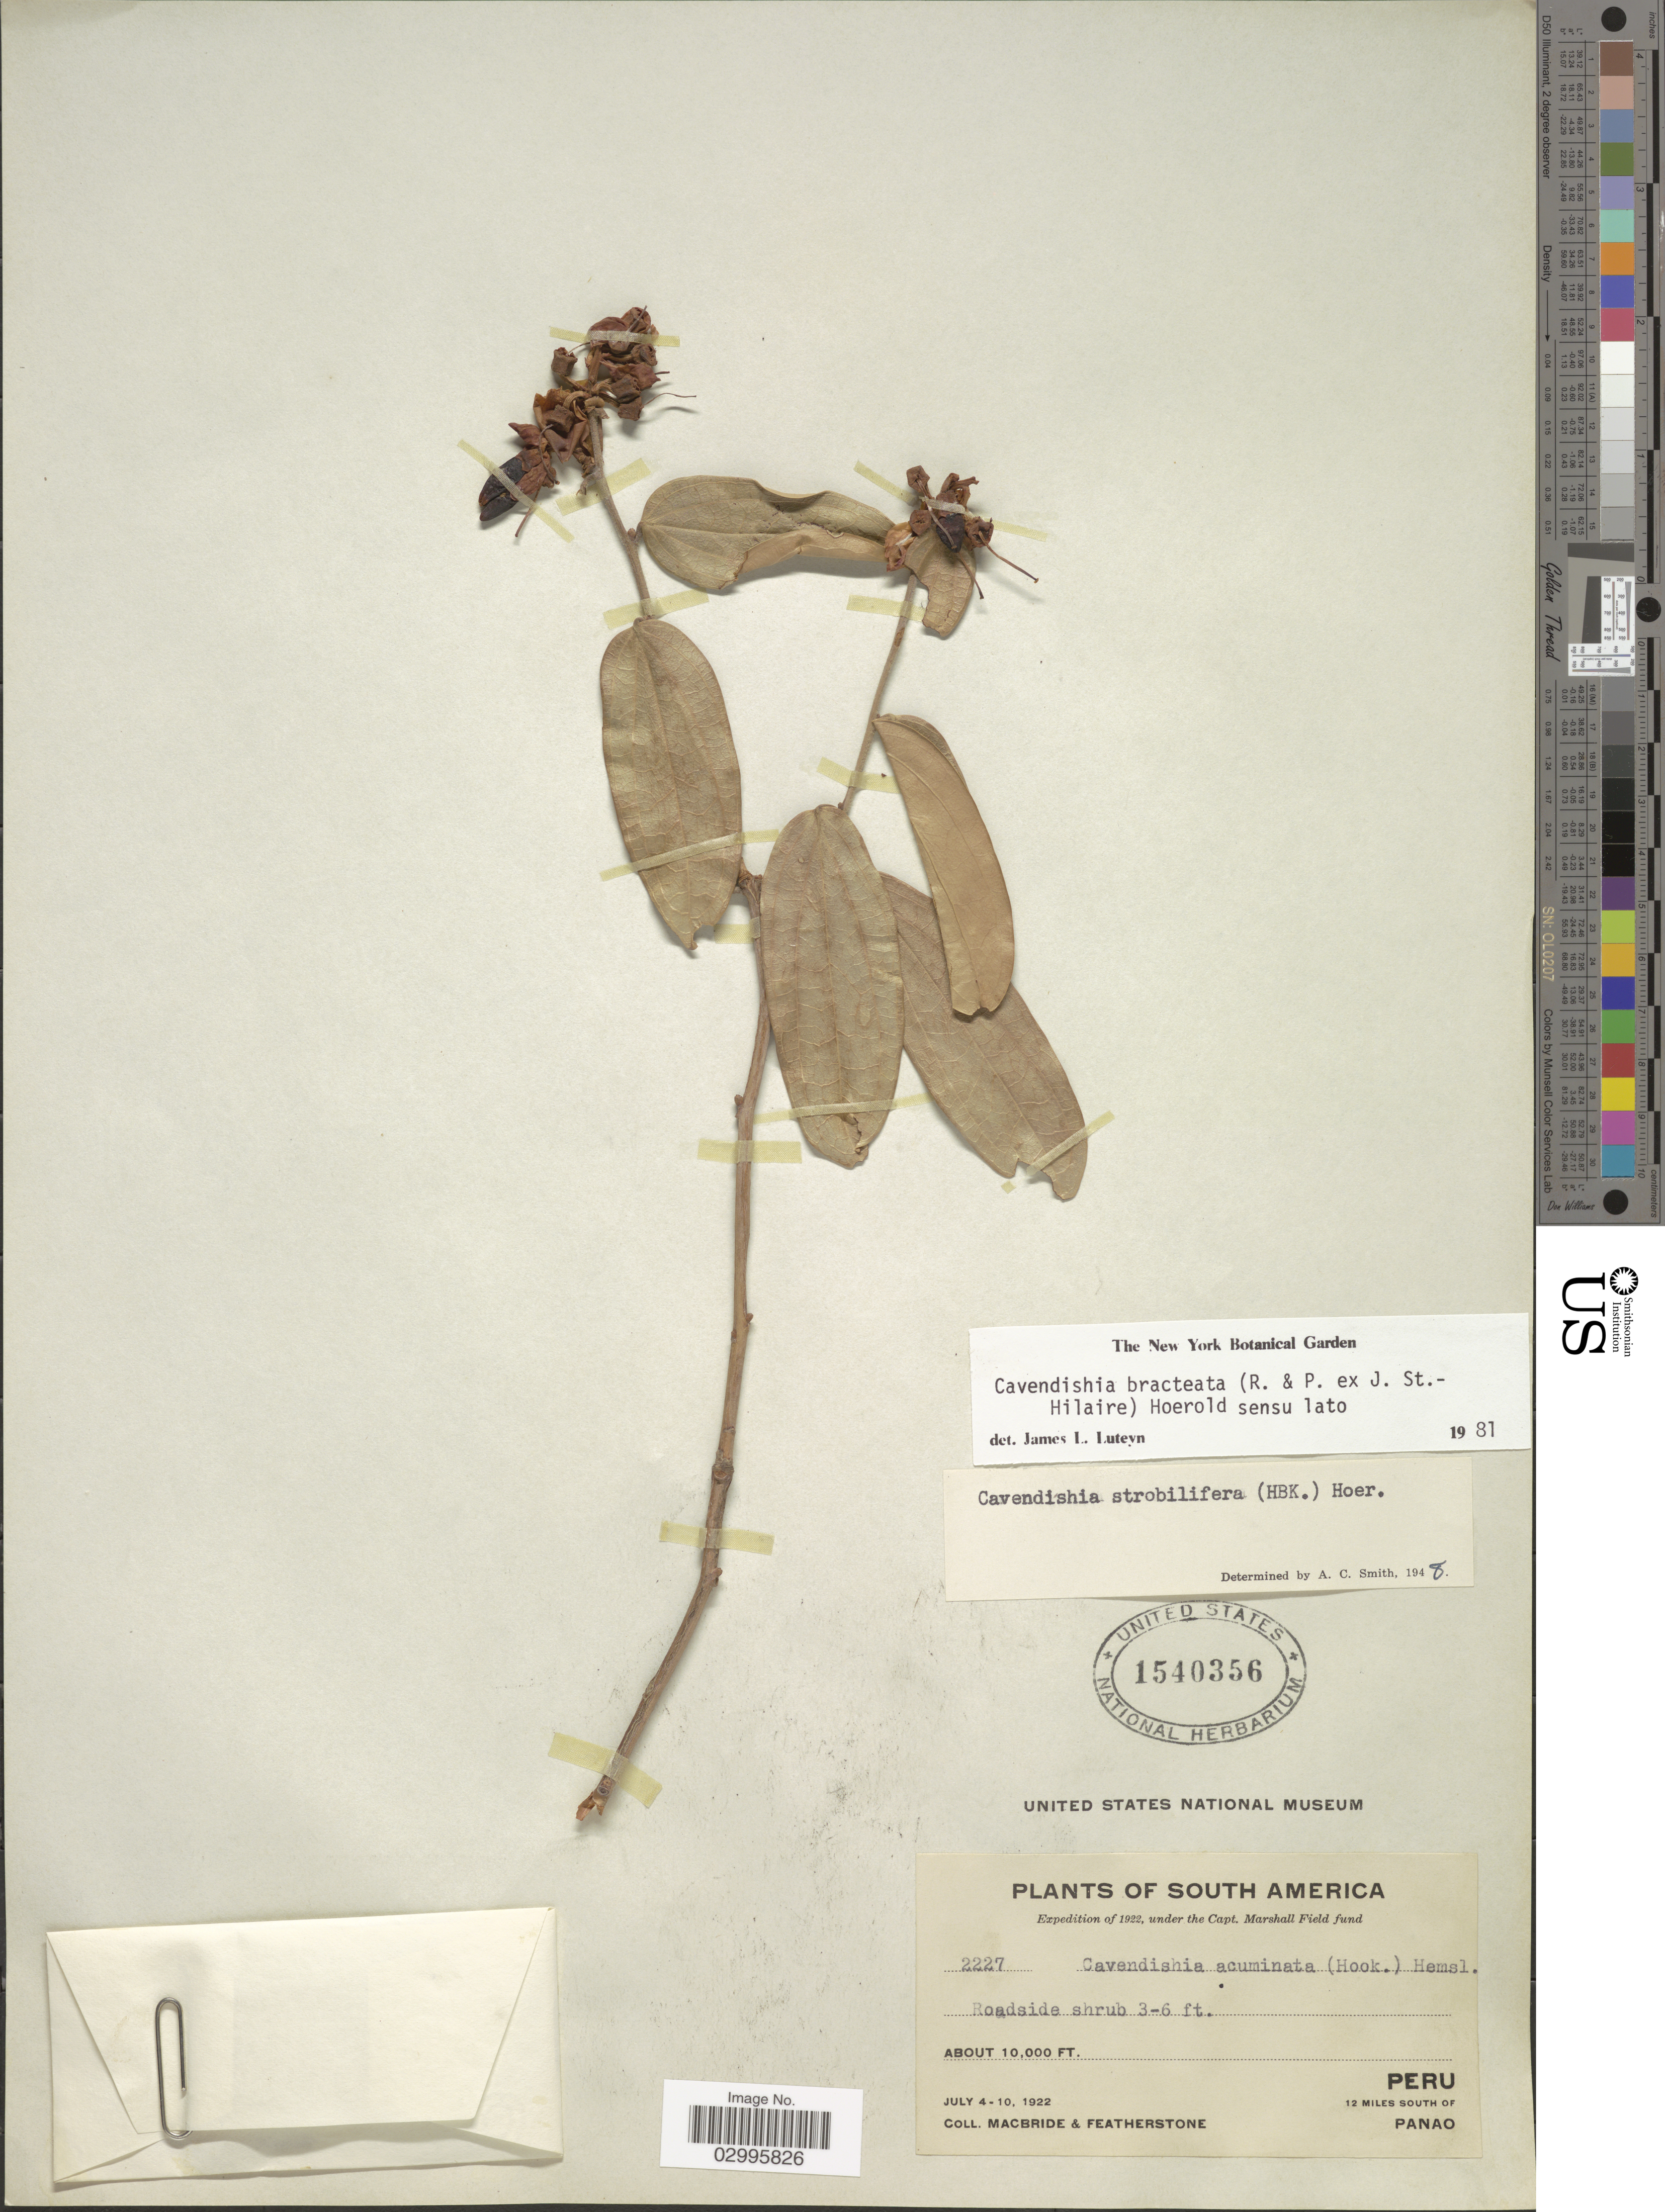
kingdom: Plantae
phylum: Tracheophyta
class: Magnoliopsida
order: Ericales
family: Ericaceae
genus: Cavendishia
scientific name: Cavendishia bracteata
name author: (Ruiz & Pav. ex J. St.-Hil.) Hoerold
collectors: Macbride, -- & -. Featherstone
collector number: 2227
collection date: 1922-07-04/1922-07-10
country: Peru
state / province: Huánuco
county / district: Pachitea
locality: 12 miles south of Panao.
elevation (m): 3048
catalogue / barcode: US 1540356